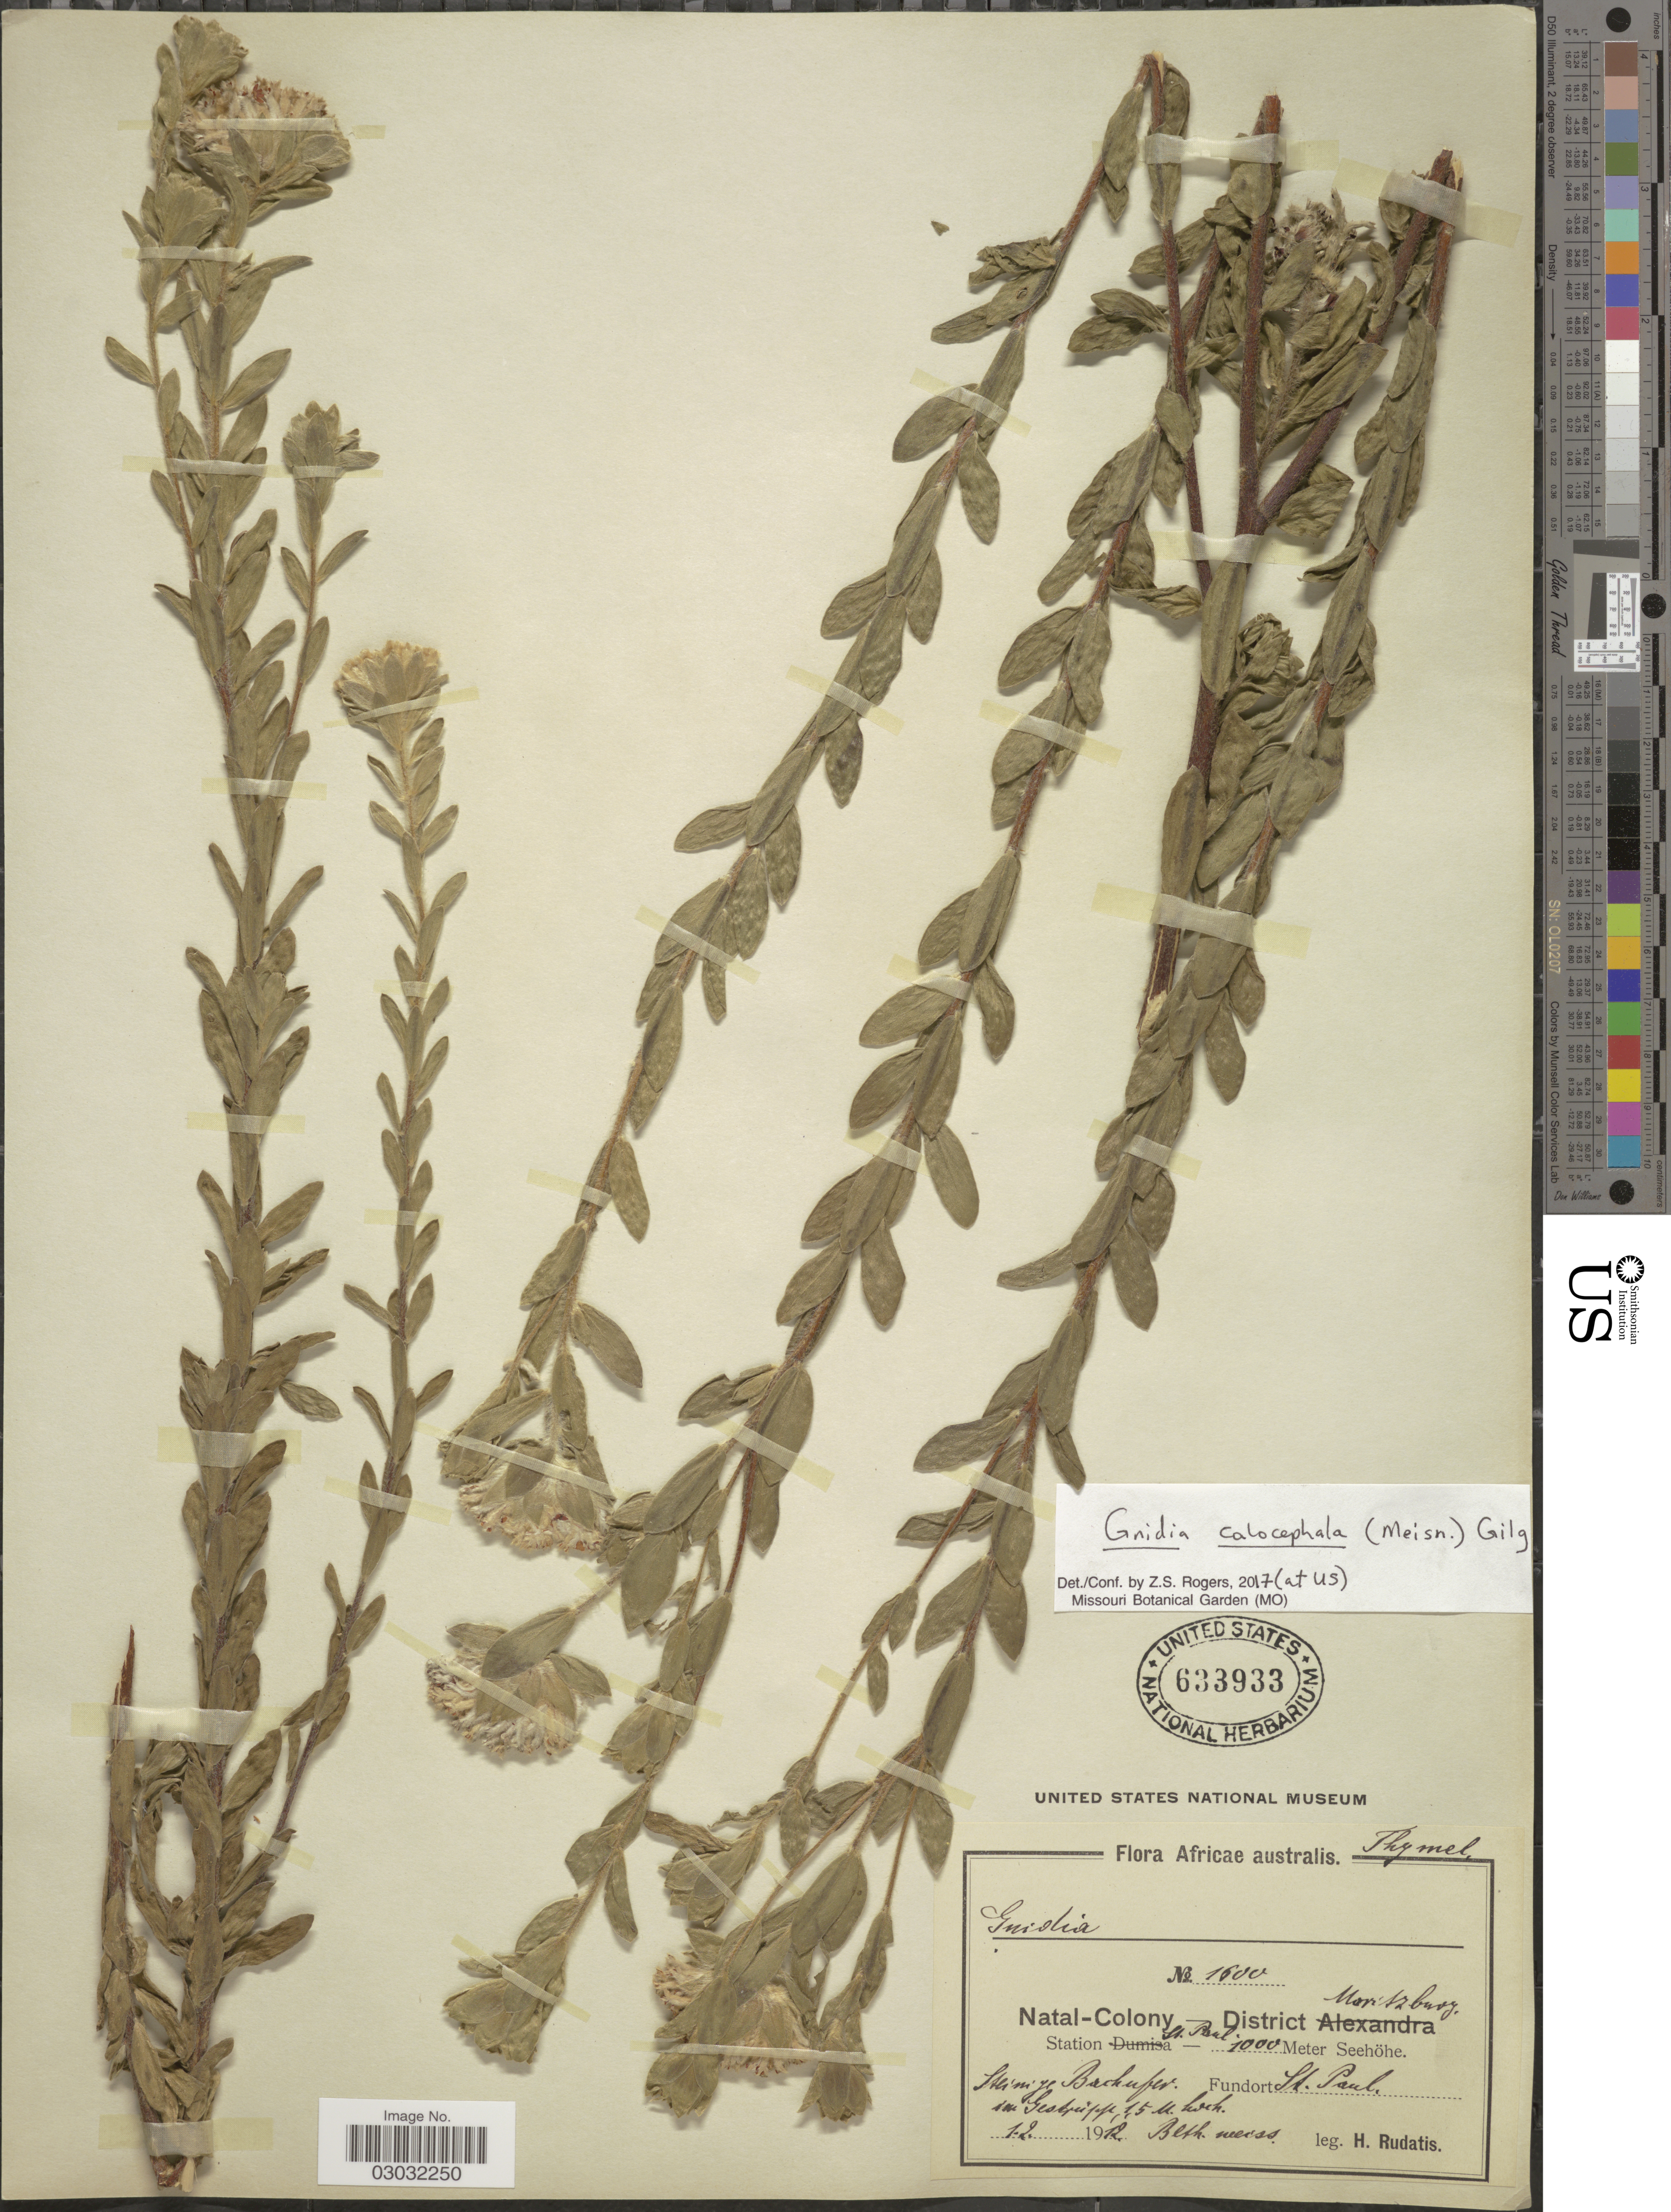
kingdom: Plantae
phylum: Tracheophyta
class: Magnoliopsida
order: Malvales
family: Thymelaeaceae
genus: Lasiosiphon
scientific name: Lasiosiphon calocephalus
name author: (Meisn.) Domke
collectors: H. Rudatis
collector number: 1600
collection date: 1912-02-01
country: South Africa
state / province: KwaZulu-Natal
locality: Africae australis. Natal-Colony - District Moritzburg. Station St. Paul.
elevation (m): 1000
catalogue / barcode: US 633933